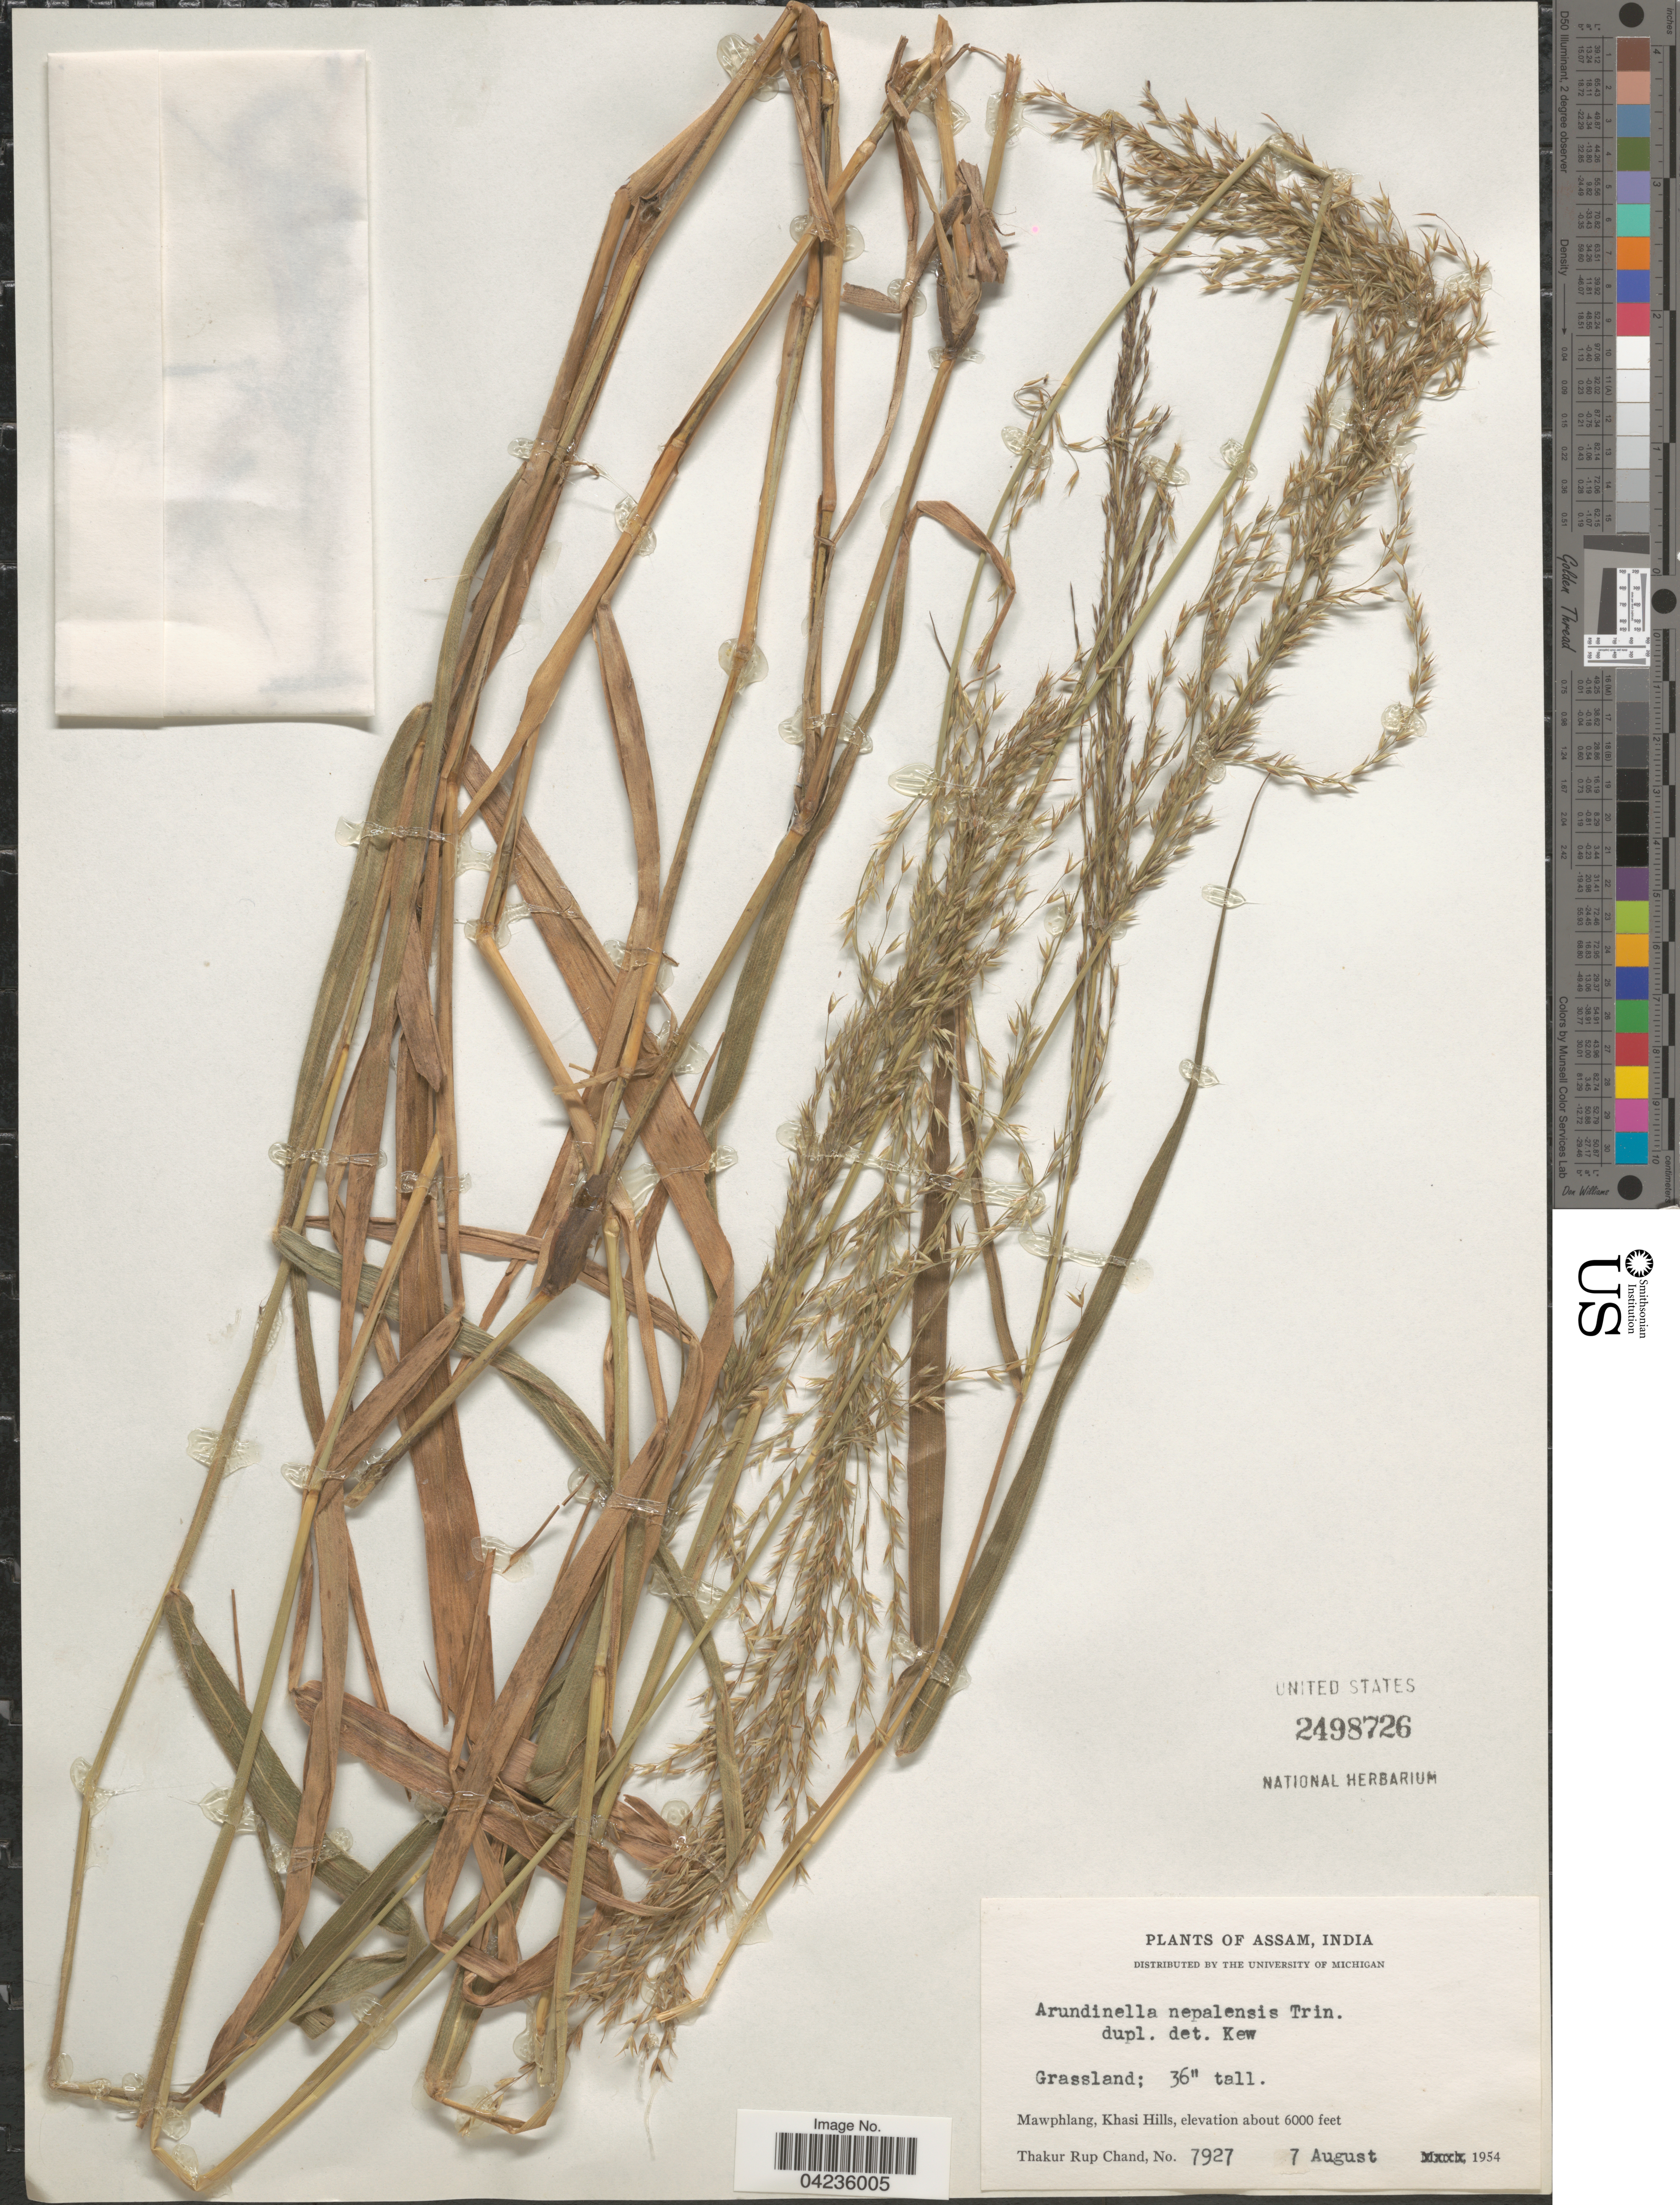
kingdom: Plantae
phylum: Tracheophyta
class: Liliopsida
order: Poales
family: Poaceae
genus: Arundinella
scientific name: Arundinella nepalensis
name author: Trin.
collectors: T. R. Chand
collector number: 7927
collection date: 1954-08-07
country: India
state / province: Meghalaya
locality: Mawphlang, Khasi Hills.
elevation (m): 1829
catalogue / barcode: US 2498726